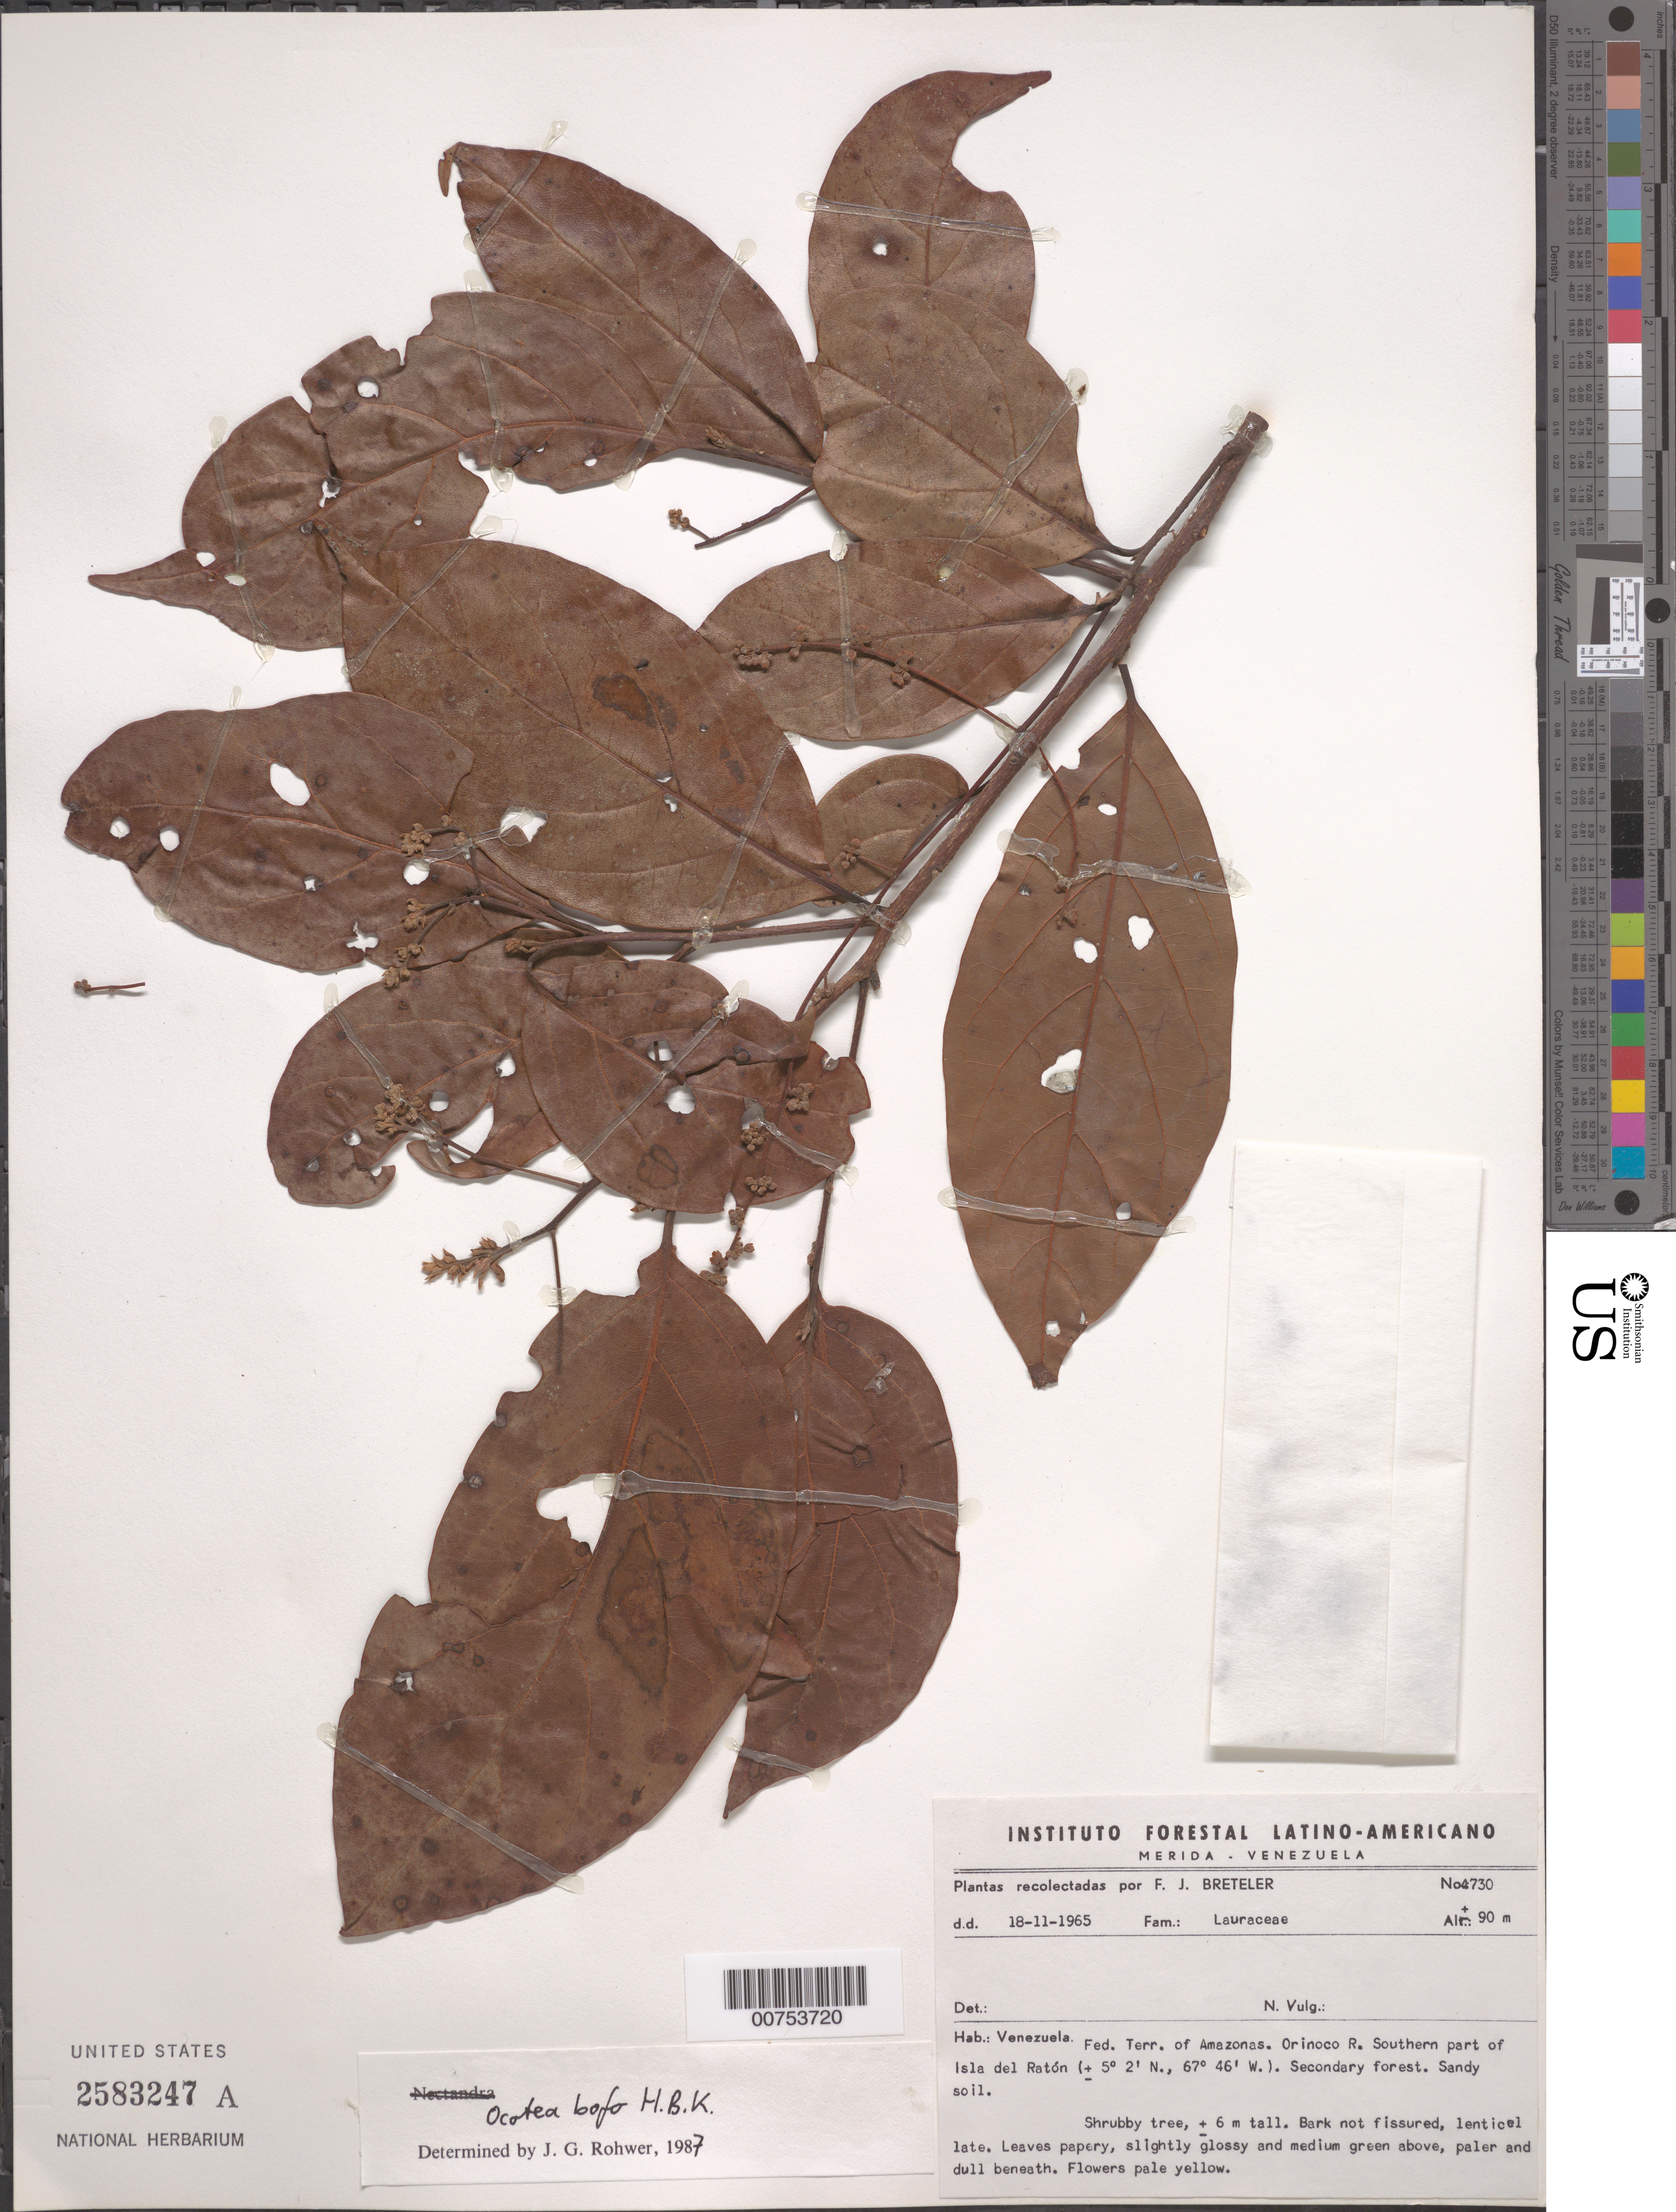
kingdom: Plantae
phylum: Tracheophyta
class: Magnoliopsida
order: Laurales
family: Lauraceae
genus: Ocotea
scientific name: Ocotea bofo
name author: Kunth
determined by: Rohwer, J. G.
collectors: F. J. Breteler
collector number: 4730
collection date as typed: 18-Nov-65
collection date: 1965-11-18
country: Venezuela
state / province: Amazonas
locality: Orinoco R., southern part of Isla del Ratón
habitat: Secondary forest; sandy soil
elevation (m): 90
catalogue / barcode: US 2583247A